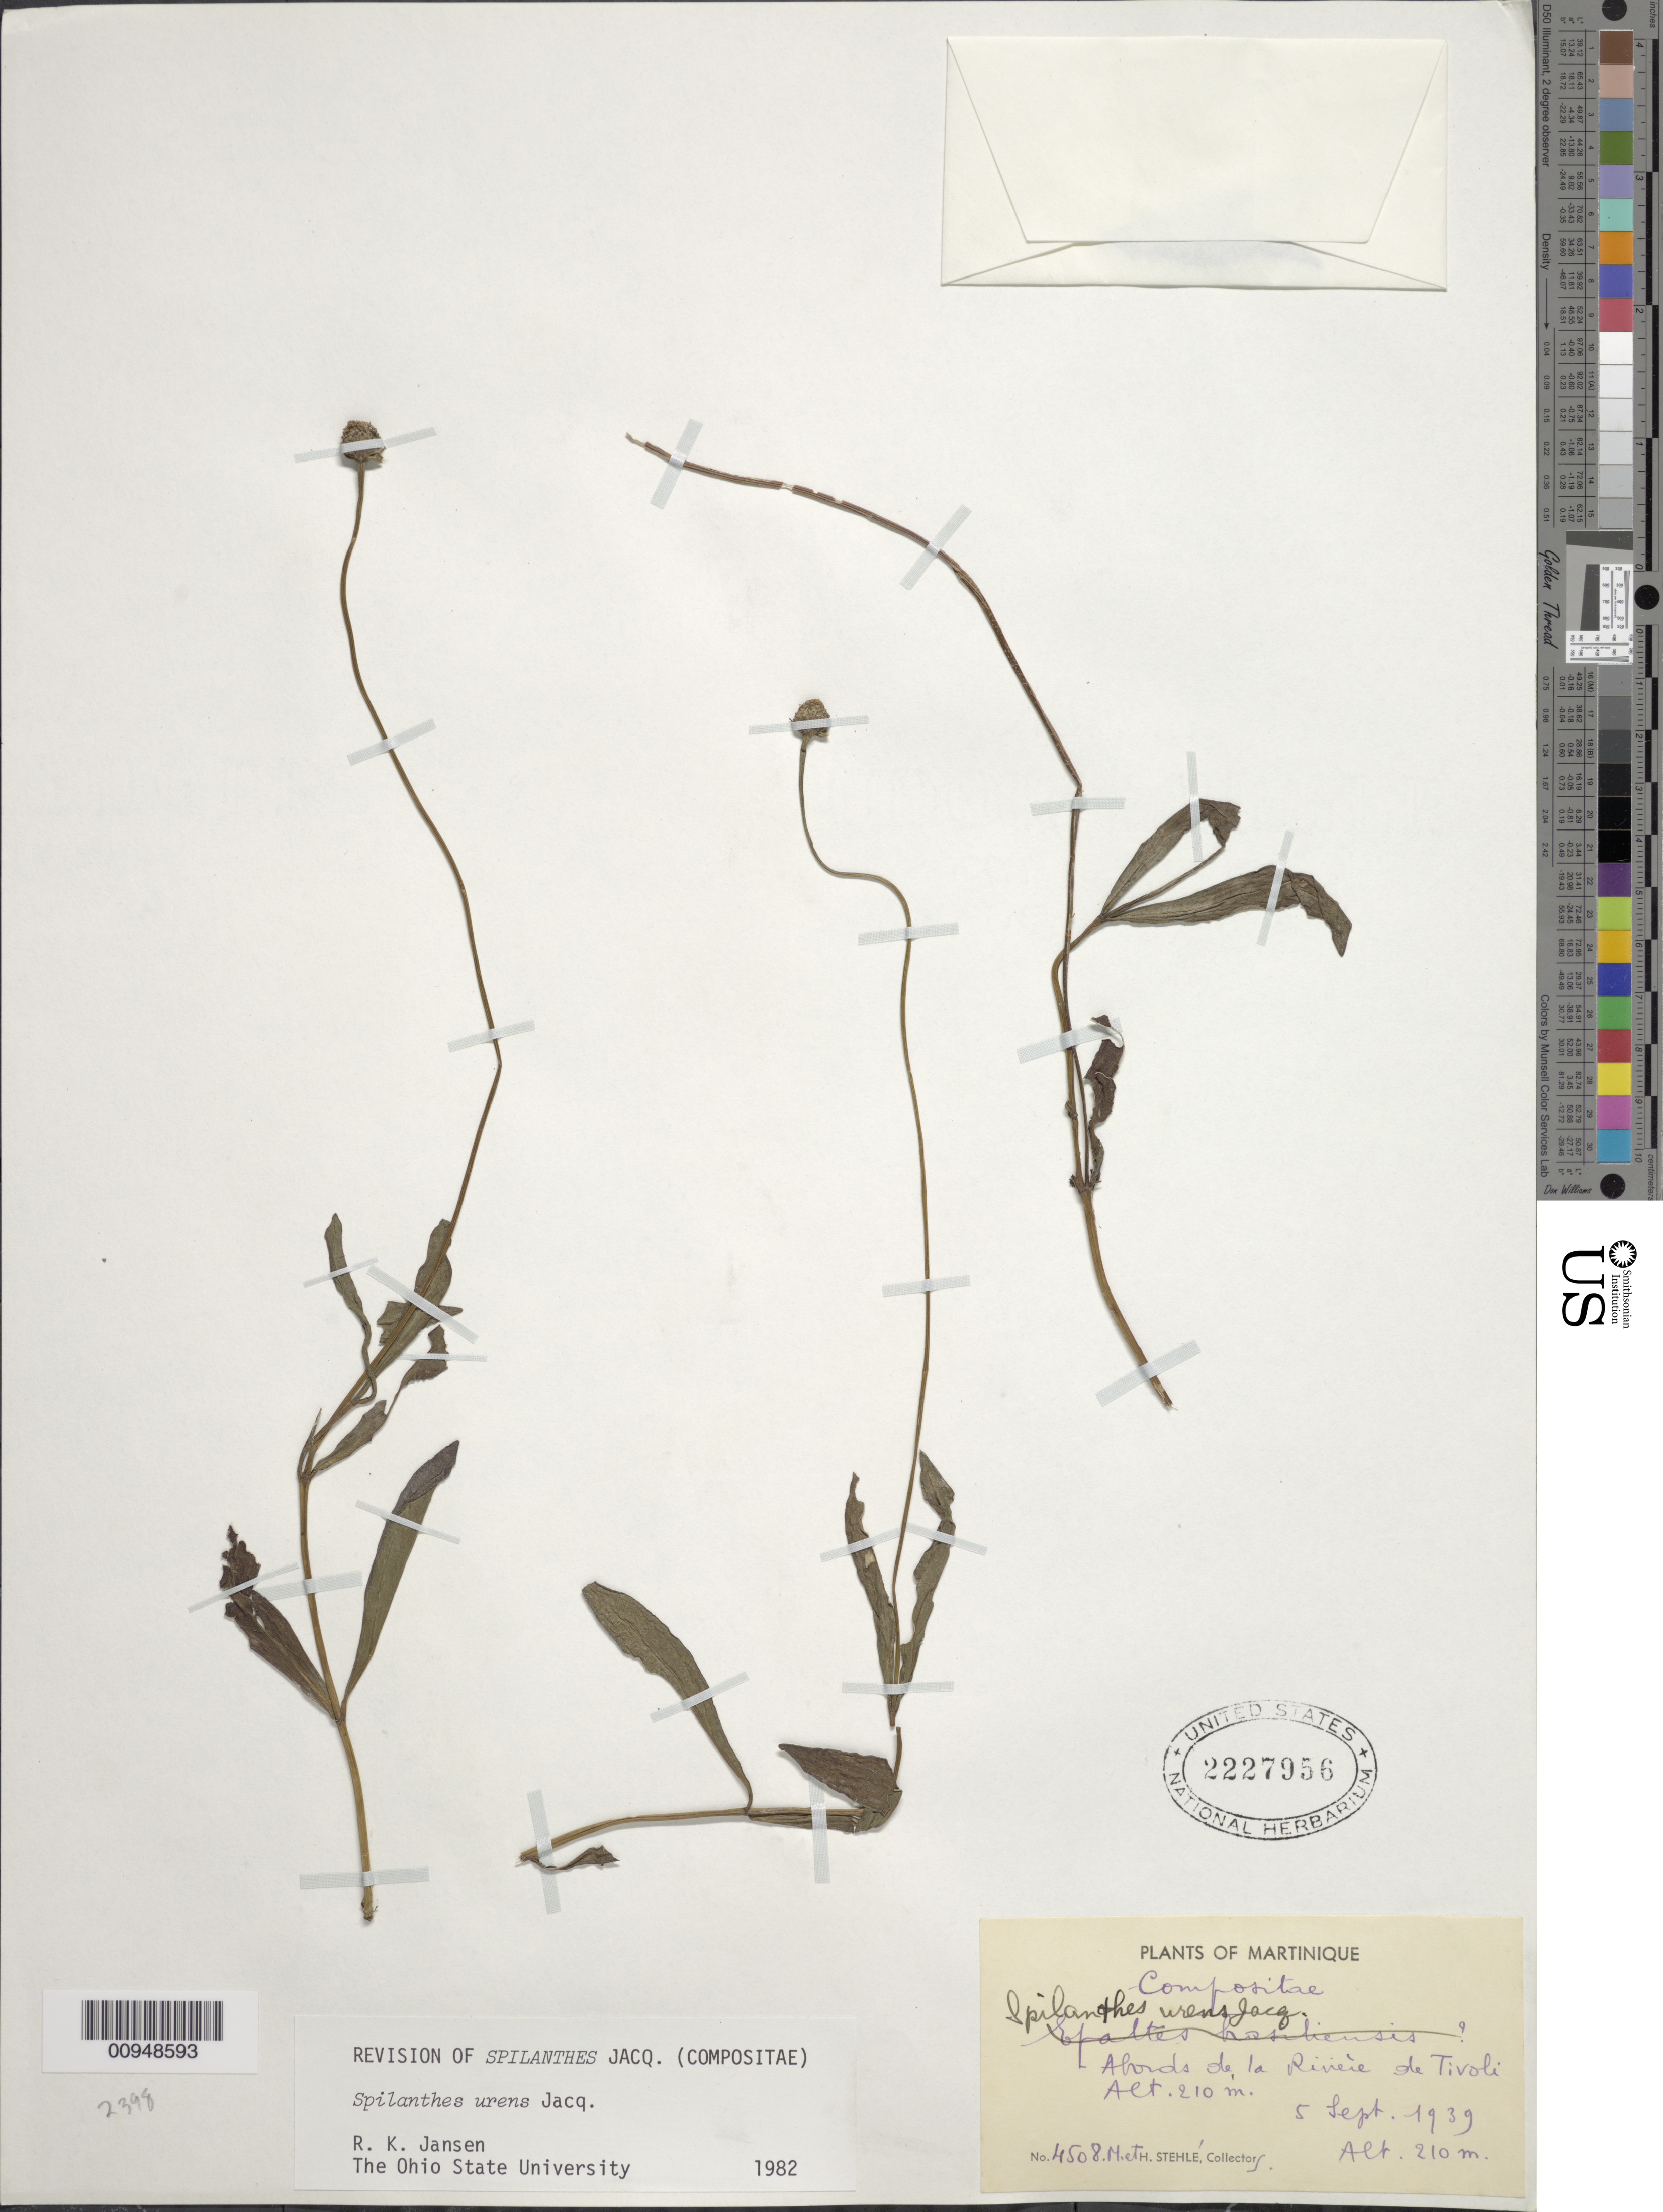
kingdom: Plantae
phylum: Tracheophyta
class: Magnoliopsida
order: Asterales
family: Asteraceae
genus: Spilanthes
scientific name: Spilanthes urens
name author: Jacq.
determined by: Jansen, R. K.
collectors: H. Stehlé & M. Stehlé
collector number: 4508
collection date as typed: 05 Sep 1939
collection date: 1939-09-05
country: Martinique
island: Martinique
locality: Abords de la Rivière de Tivoli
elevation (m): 210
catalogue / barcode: US 2227956